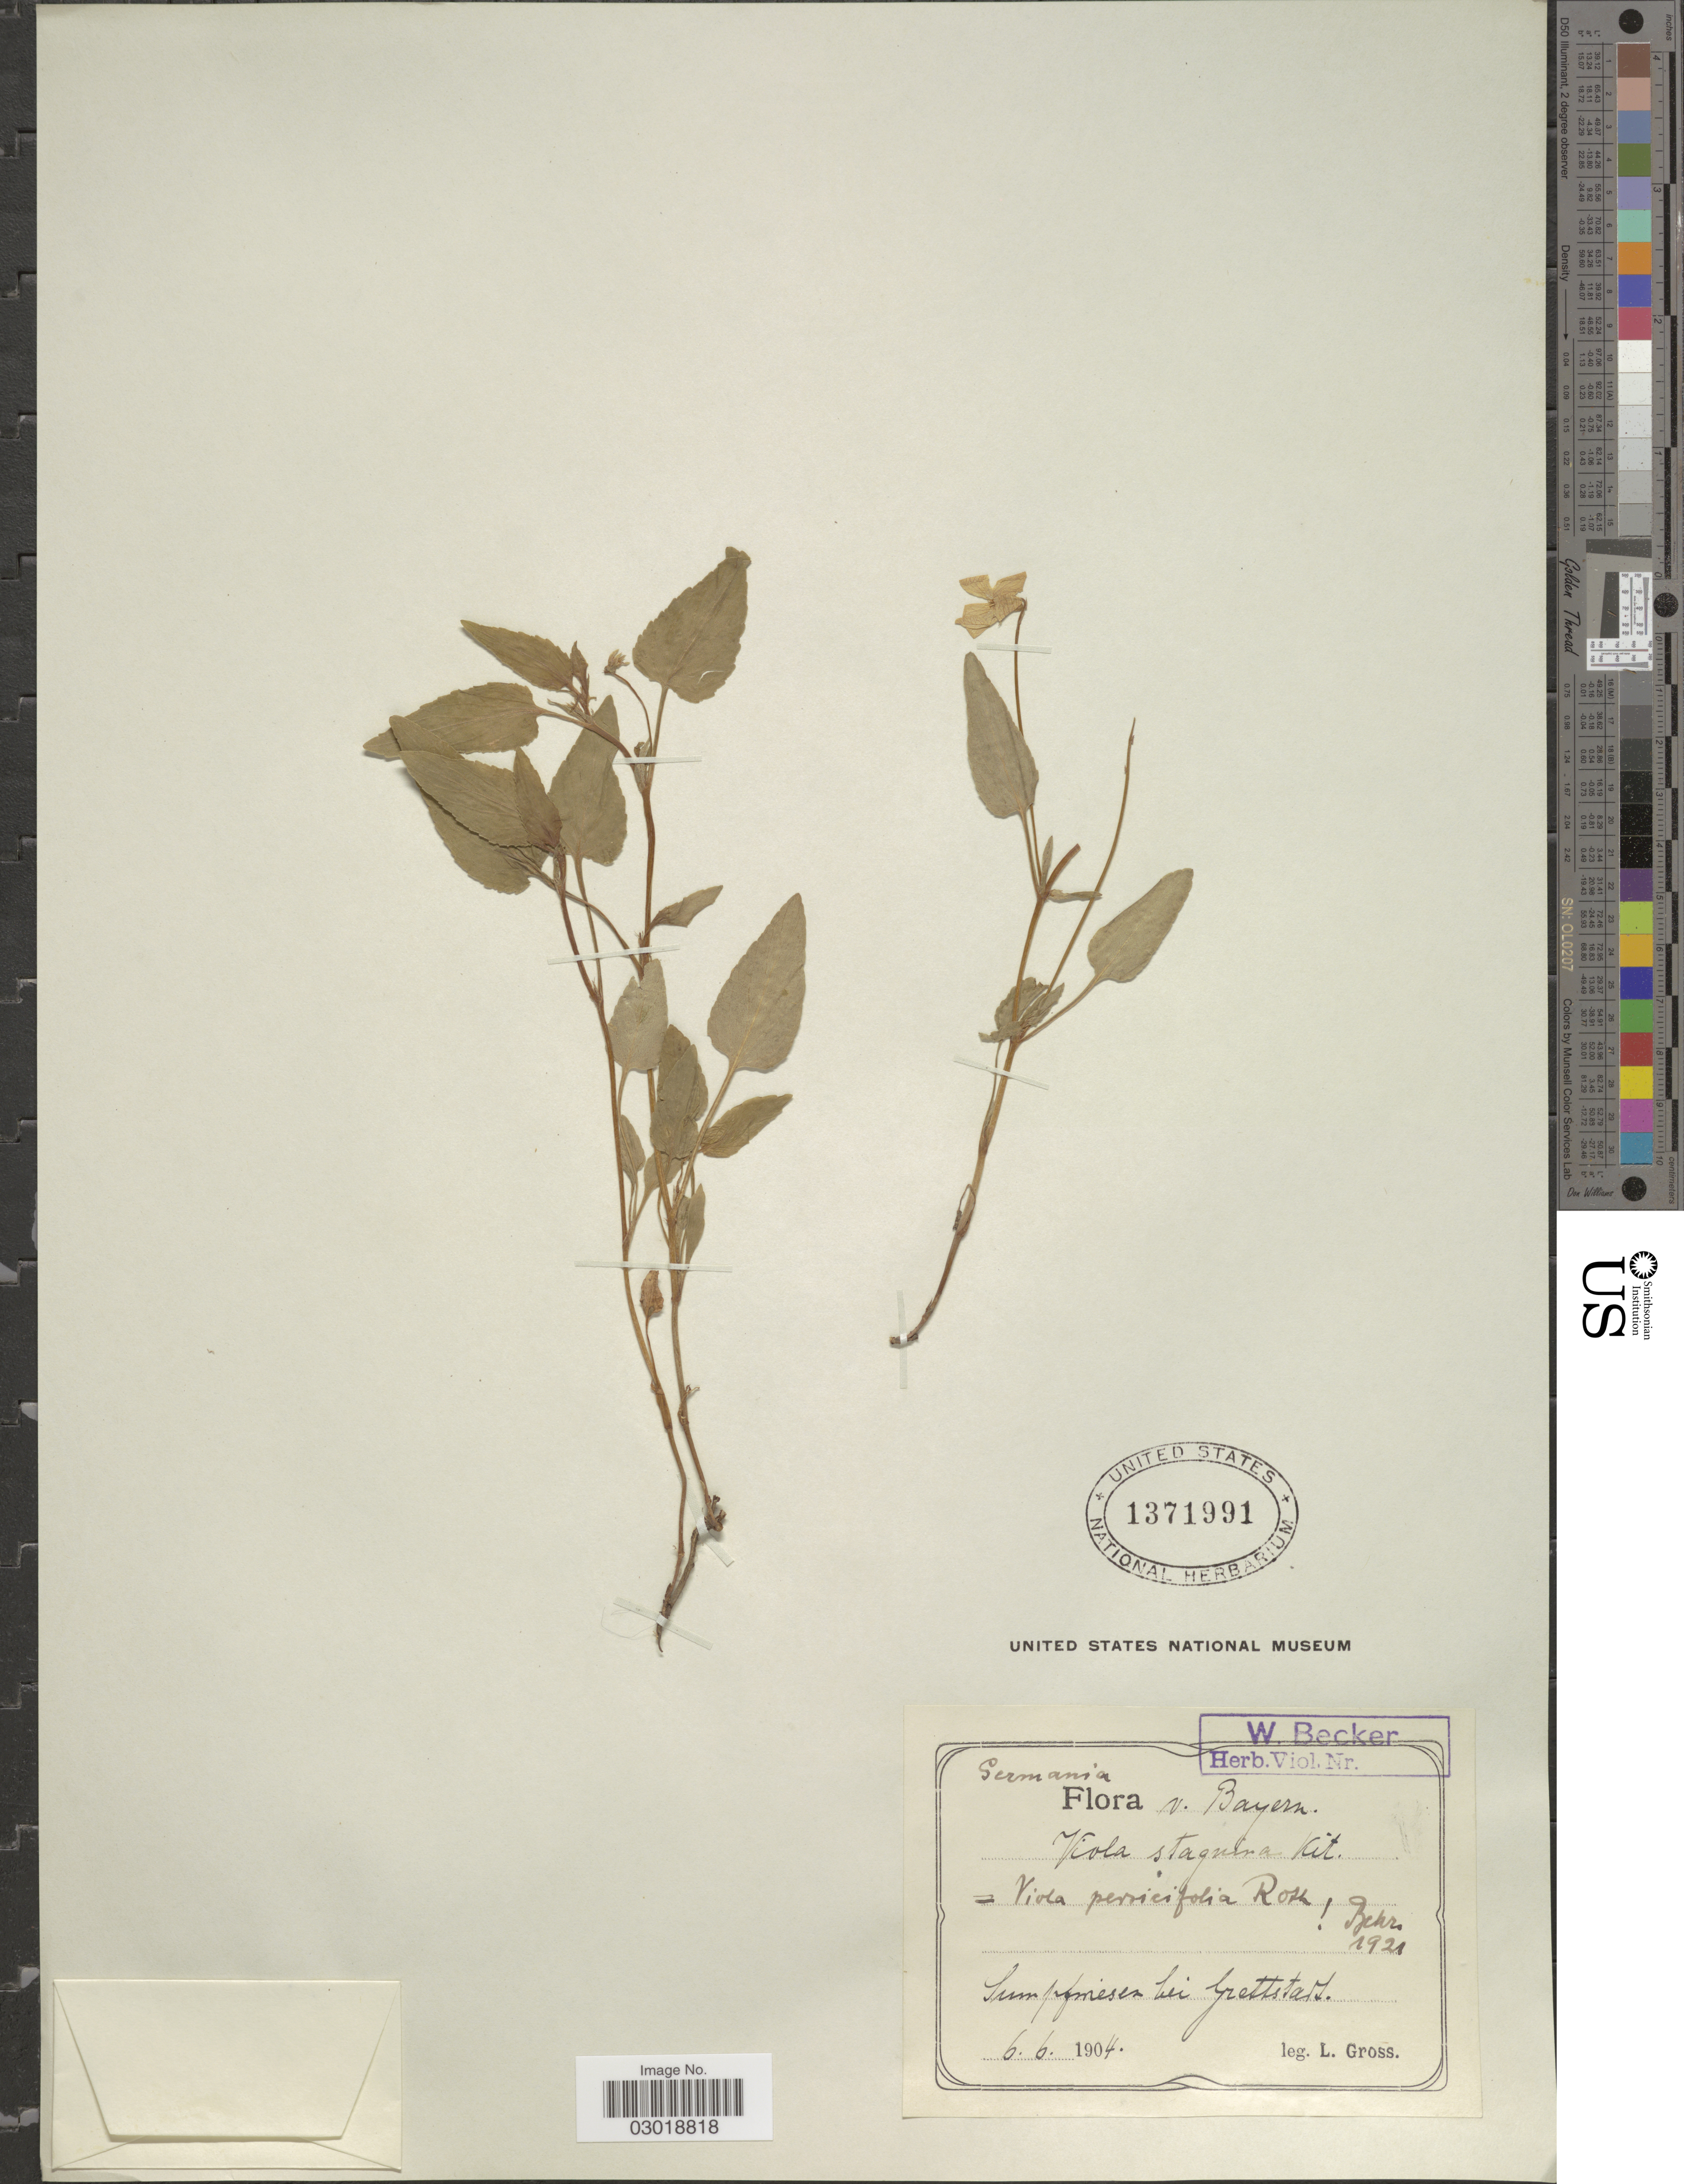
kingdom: Plantae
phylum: Tracheophyta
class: Magnoliopsida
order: Malpighiales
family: Violaceae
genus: Viola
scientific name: Viola persicifolia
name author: Schreb.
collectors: L. Gross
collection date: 1904-06-06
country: Germany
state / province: Bayern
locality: Sumpfwiesen bei Grettstadt.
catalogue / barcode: US 1371991